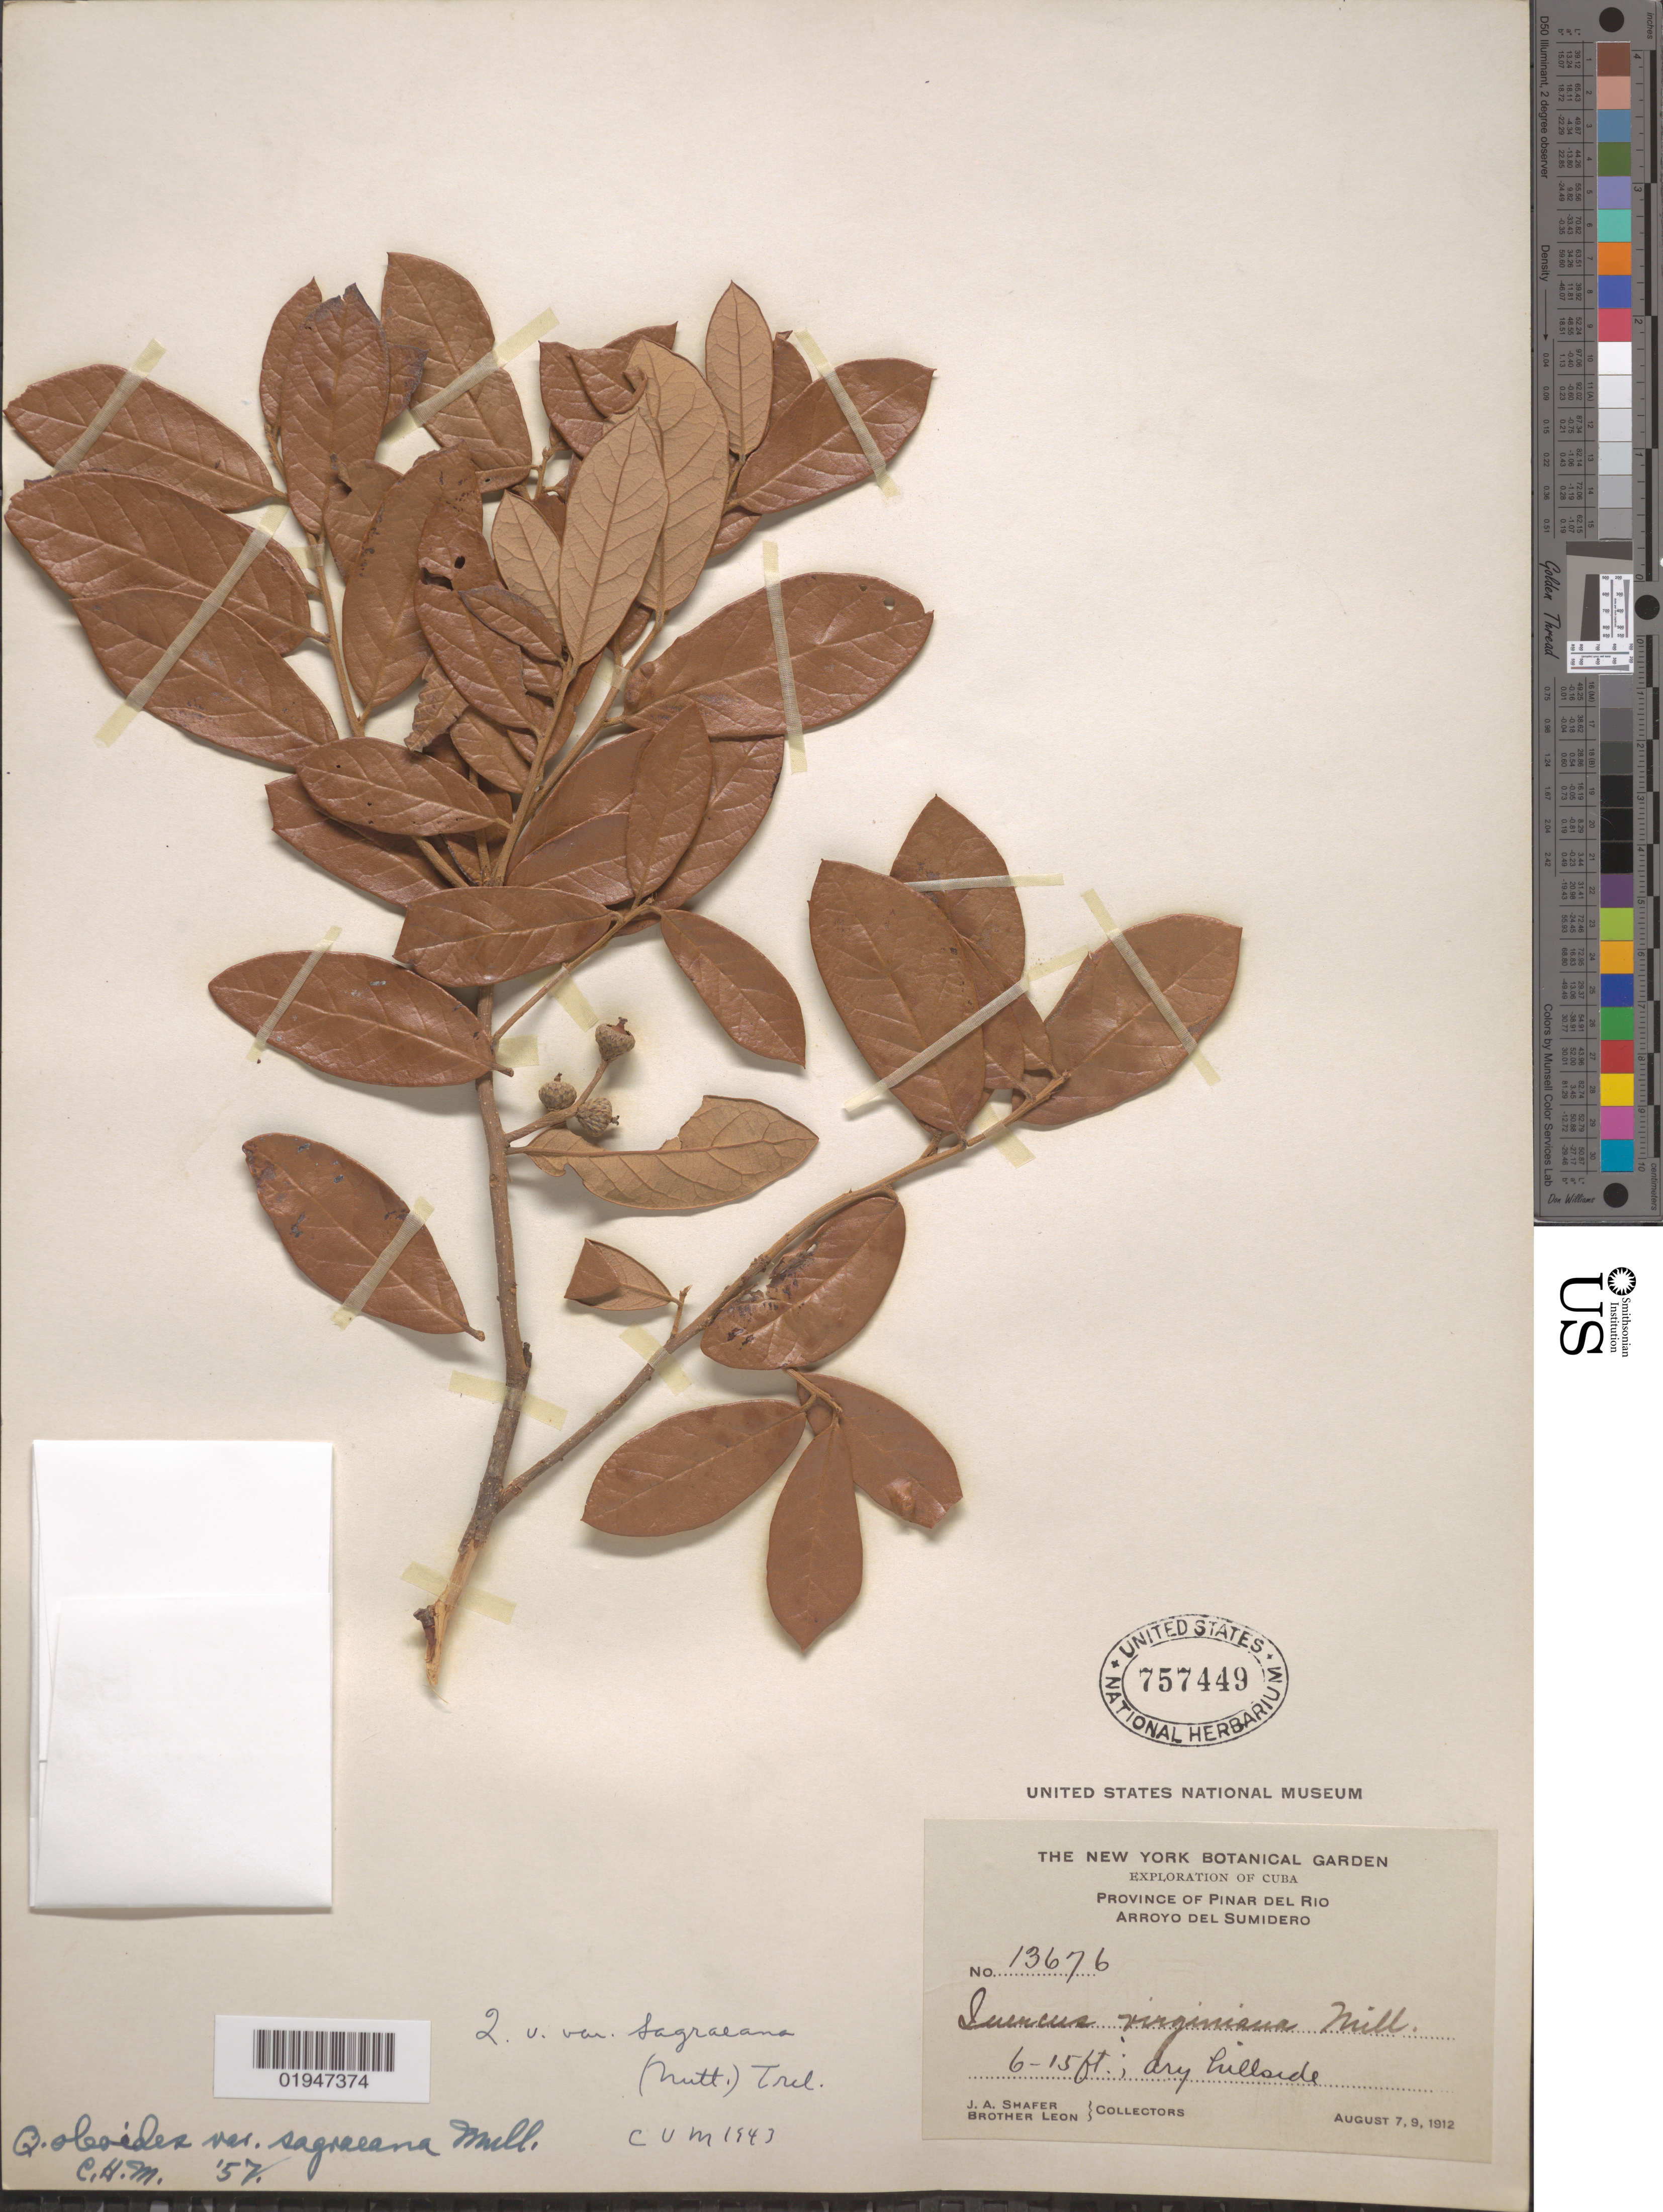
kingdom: Plantae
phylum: Tracheophyta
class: Magnoliopsida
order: Fagales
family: Fagaceae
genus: Quercus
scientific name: Quercus oleoides var. sagraeana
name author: Schltdl. & Cham.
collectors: J. A. Shafer & Bro. León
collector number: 13676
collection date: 1912-08-07,1912-08-09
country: Cuba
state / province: Pinar del Rio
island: Cuba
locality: Arroyo del Sumidero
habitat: Dry hillside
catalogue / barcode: US 757449